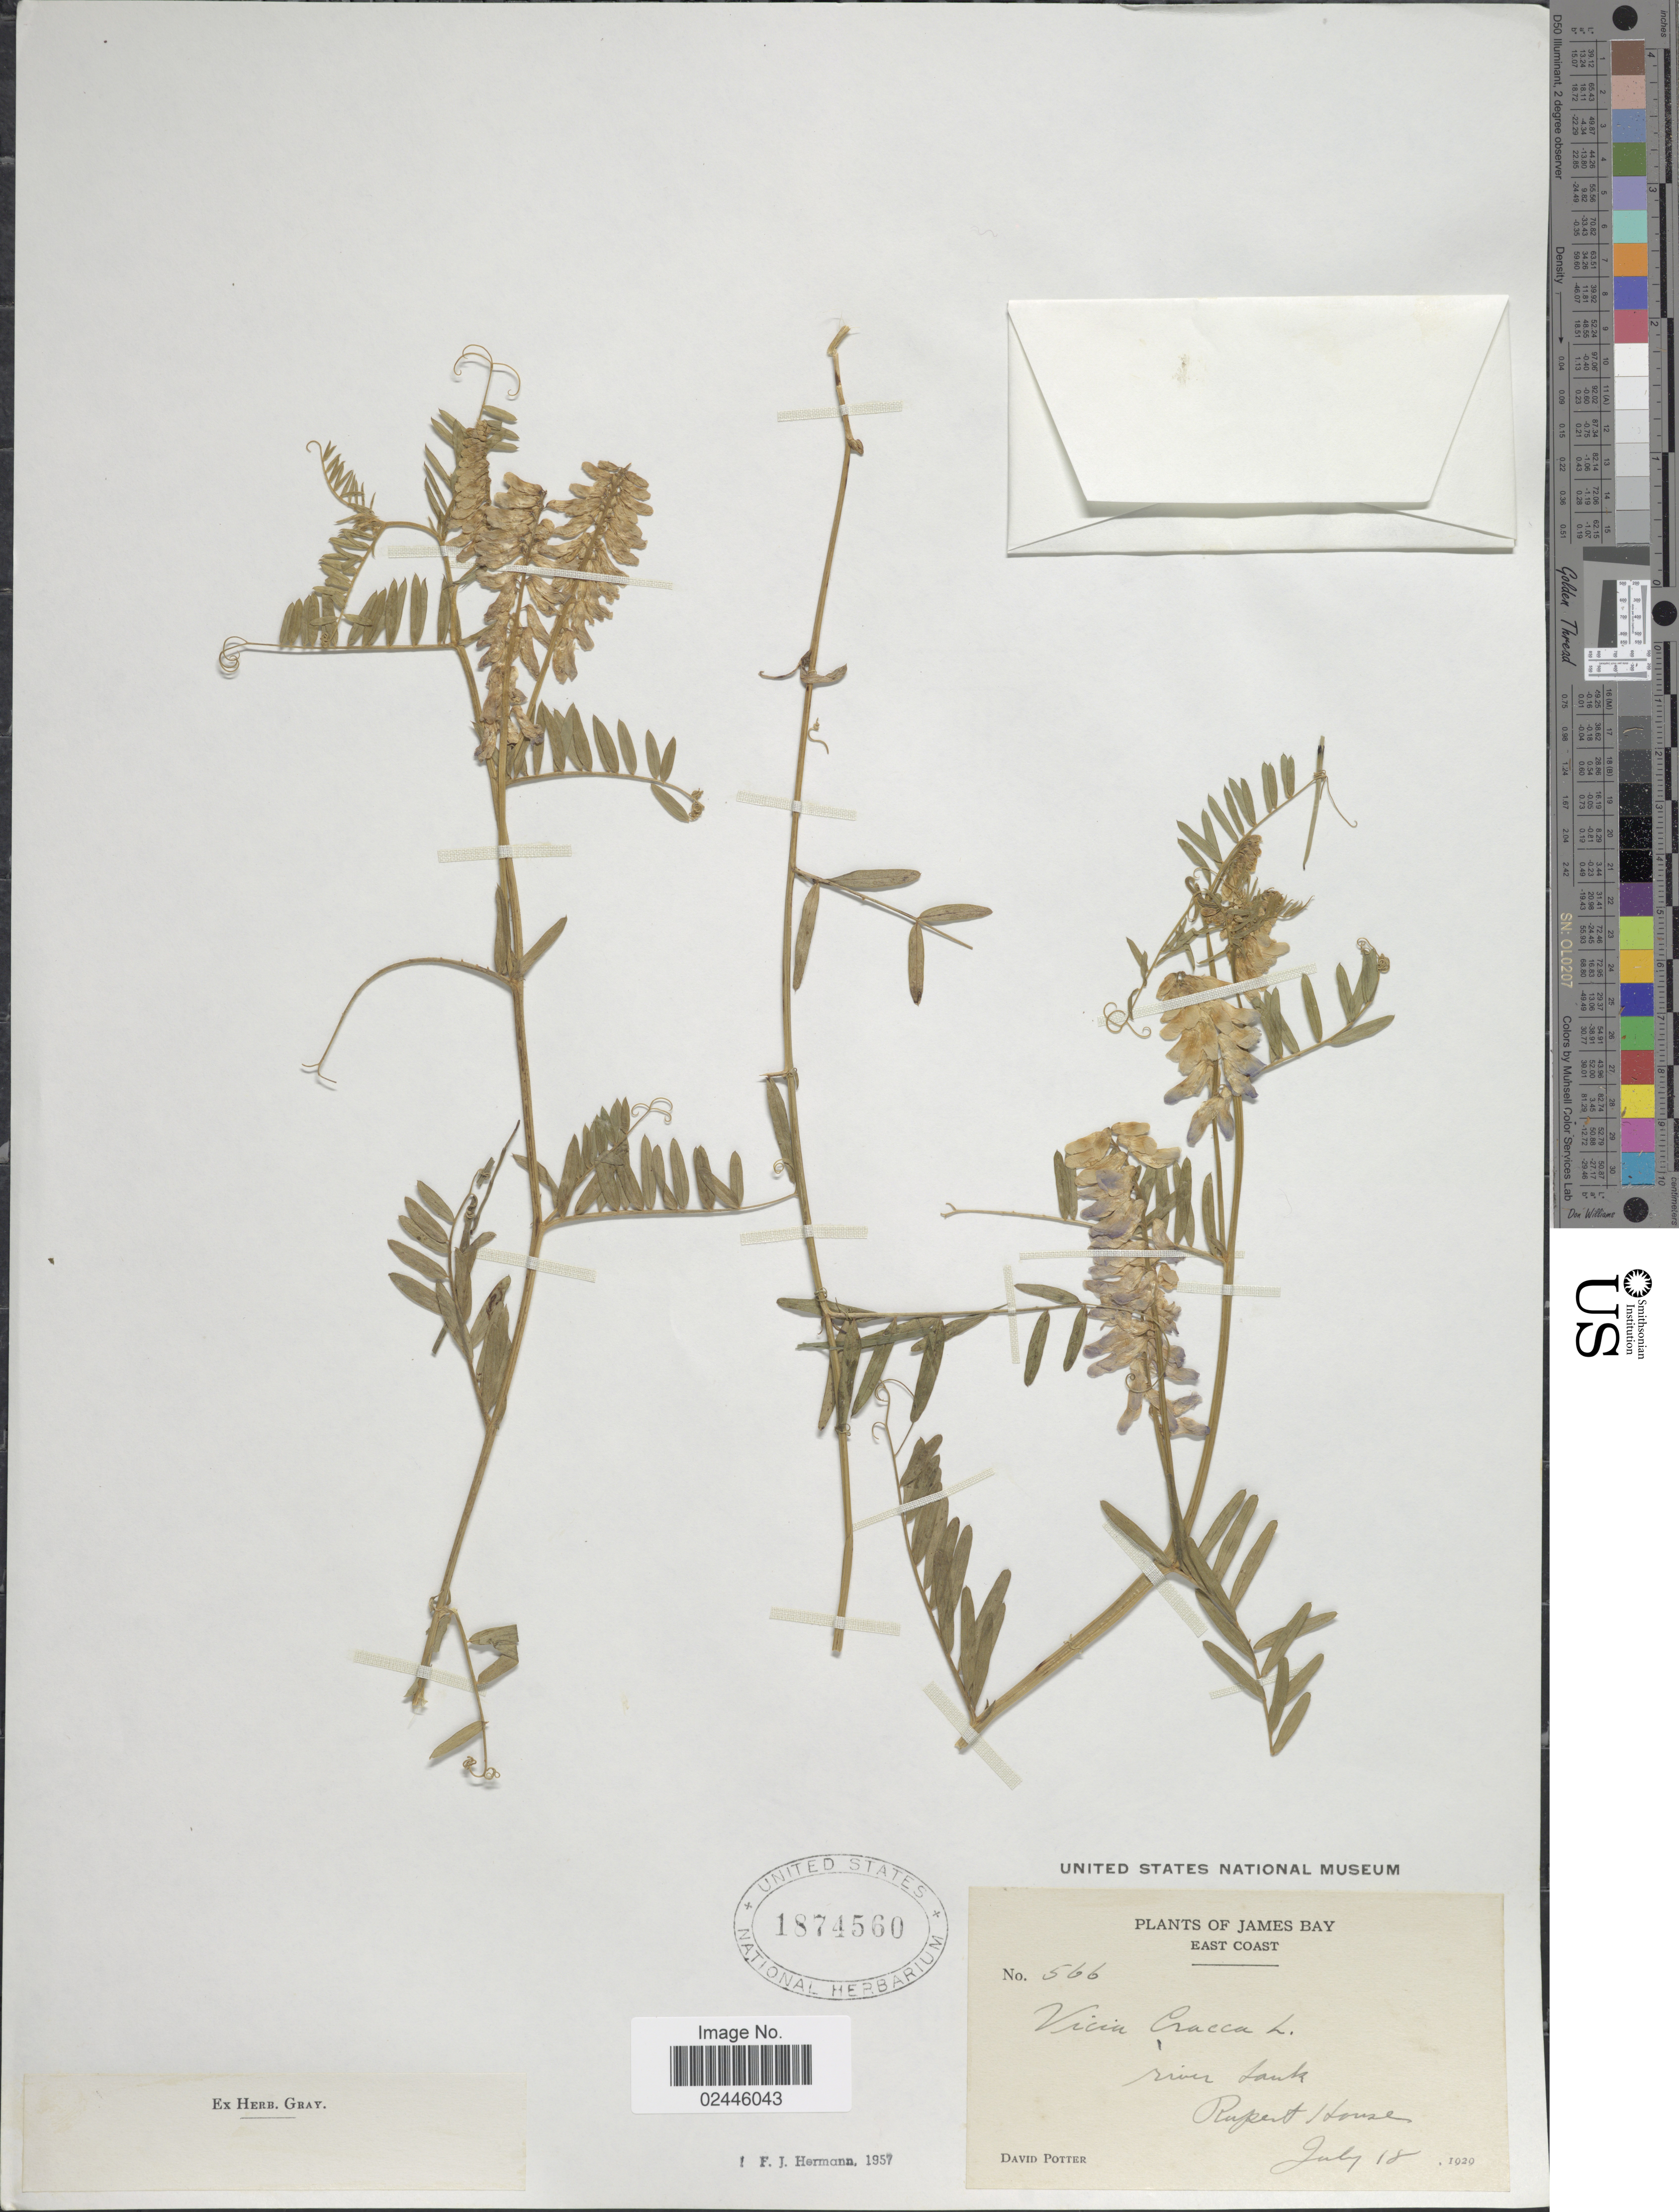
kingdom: Plantae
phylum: Tracheophyta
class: Magnoliopsida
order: Fabales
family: Fabaceae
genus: Vicia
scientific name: Vicia cracca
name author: L.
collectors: D. Potter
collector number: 566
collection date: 1929-07-18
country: Canada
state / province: Quebec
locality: James Bay, East Coast, river bank, Rupert House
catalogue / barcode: US 1874560